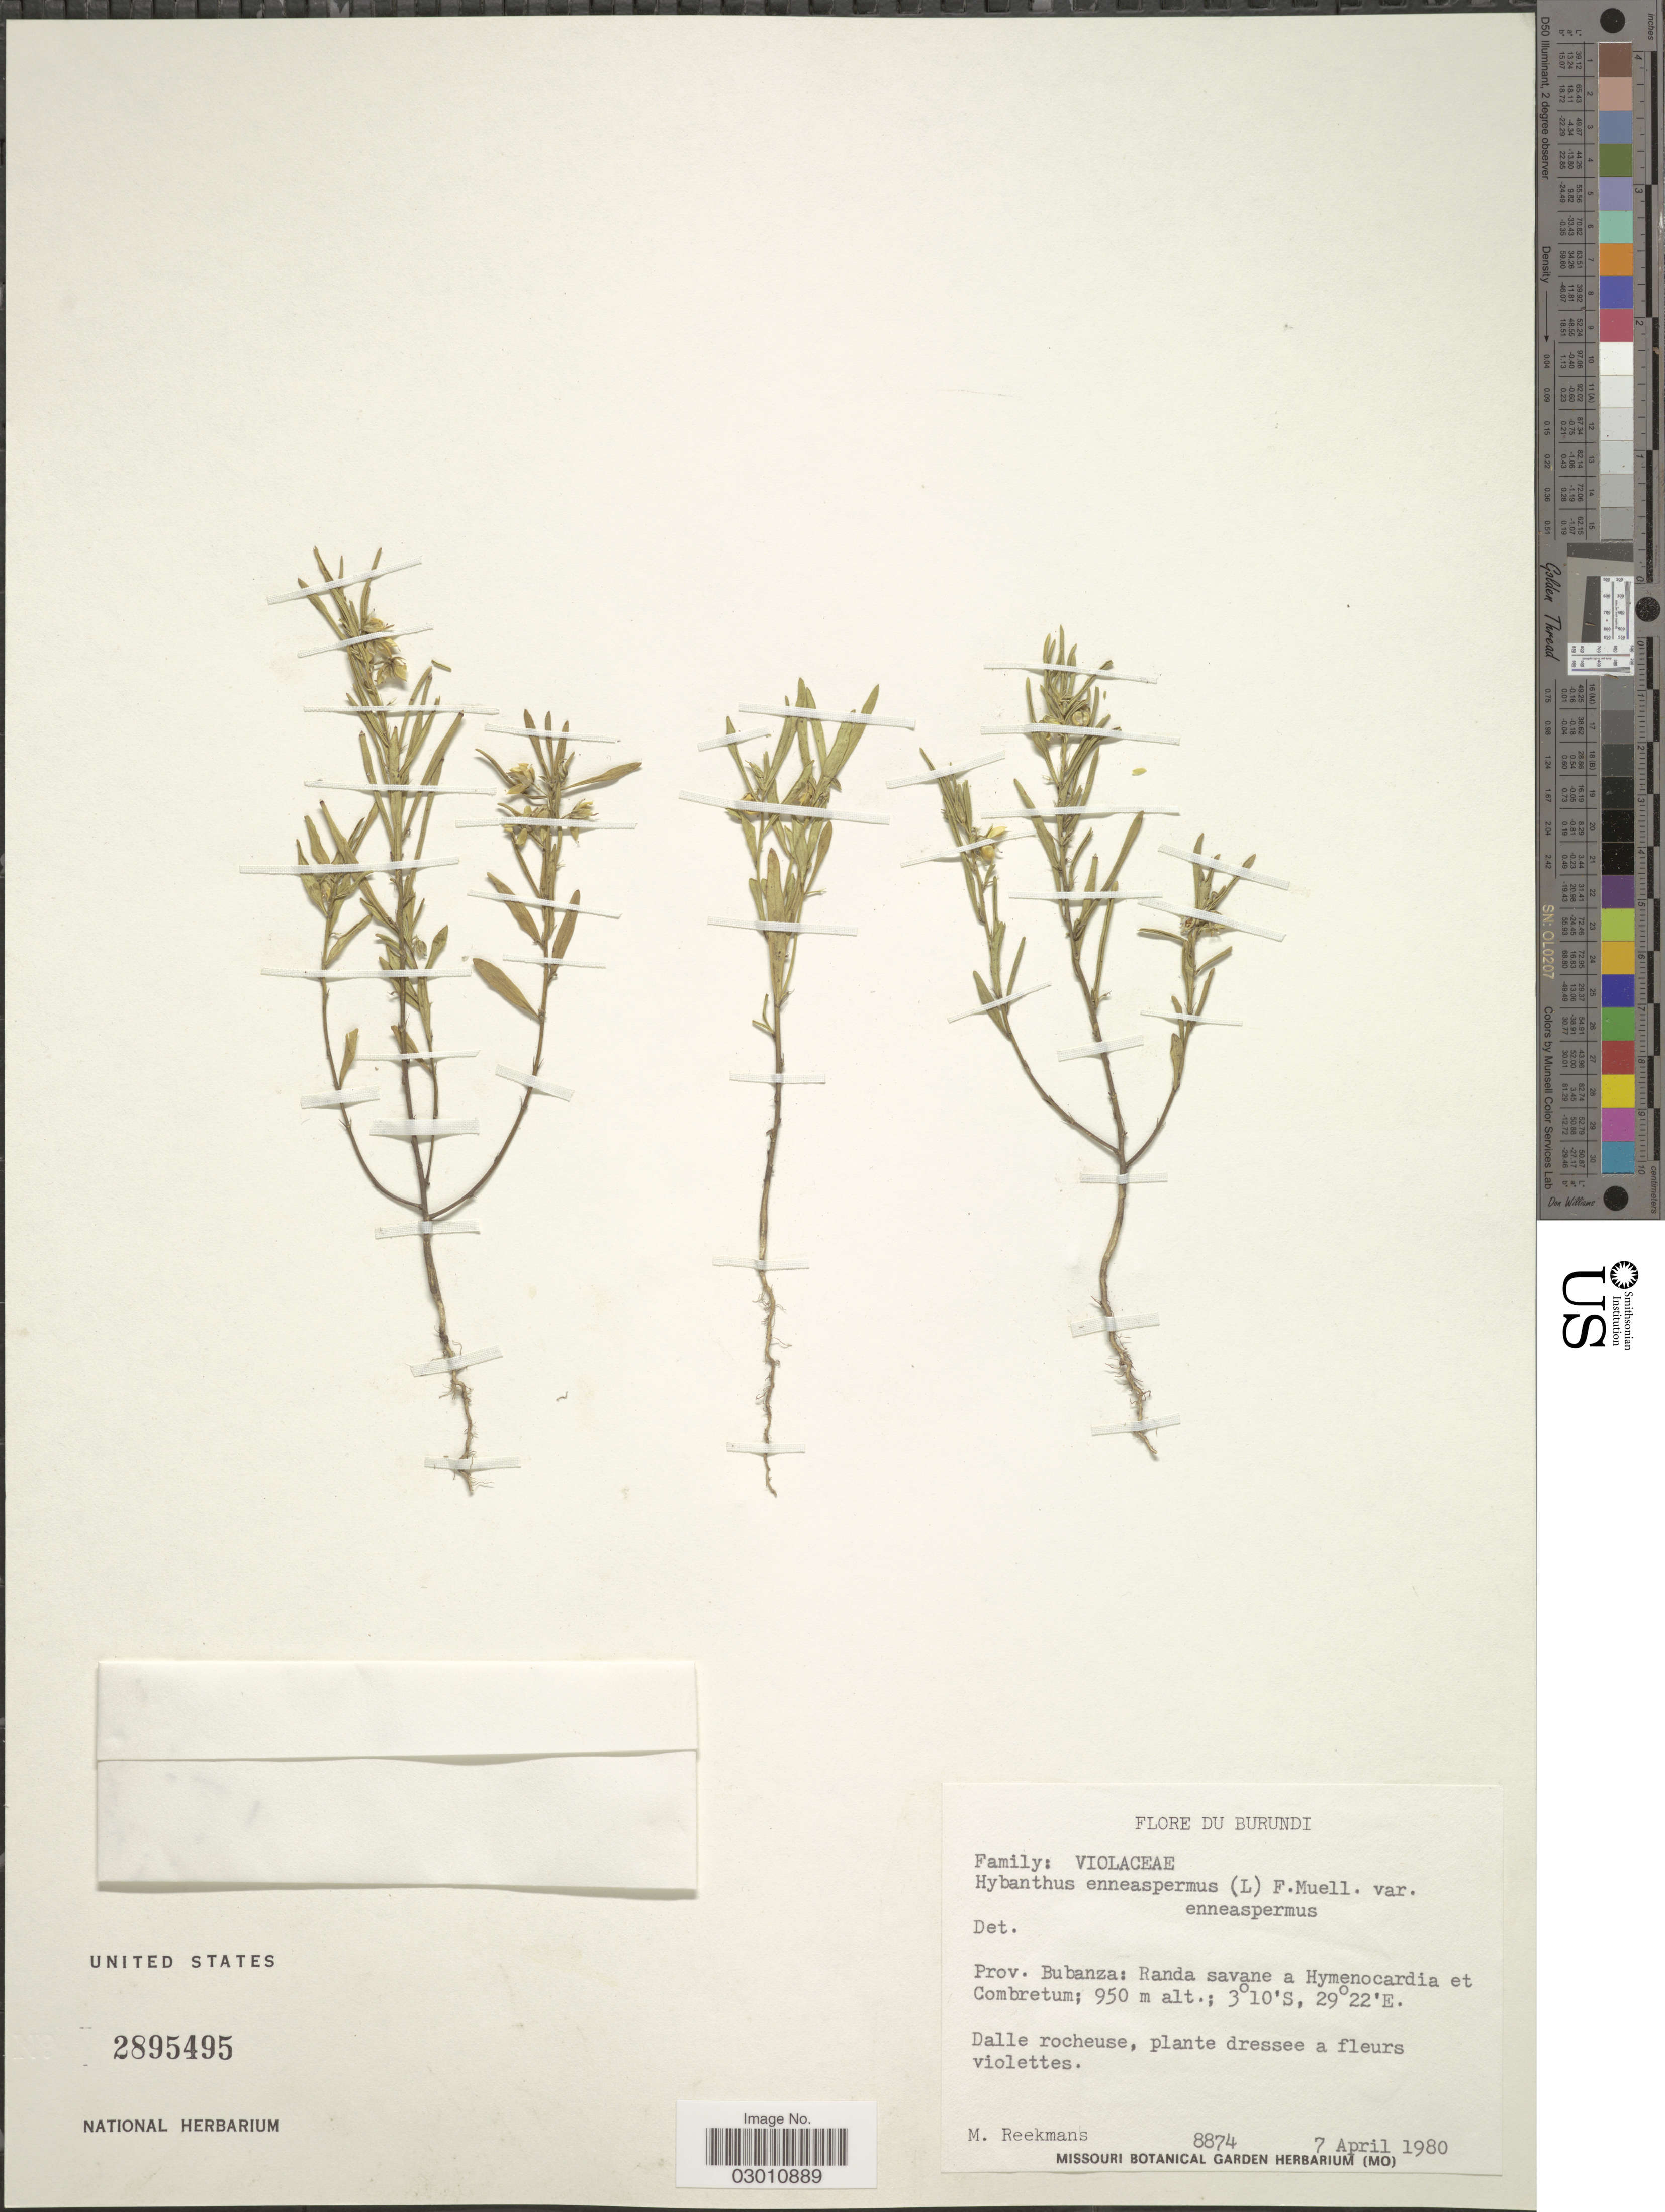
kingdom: Plantae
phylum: Tracheophyta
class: Magnoliopsida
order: Malpighiales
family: Violaceae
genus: Pigea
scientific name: Pigea enneasperma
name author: (L.) P.I. Forst.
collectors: M. Reekmans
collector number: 8874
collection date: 1980-04-07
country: Burundi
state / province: Bubanza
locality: Randa savane a Hymenocordia et Combretum.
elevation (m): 950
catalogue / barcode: US 2895495